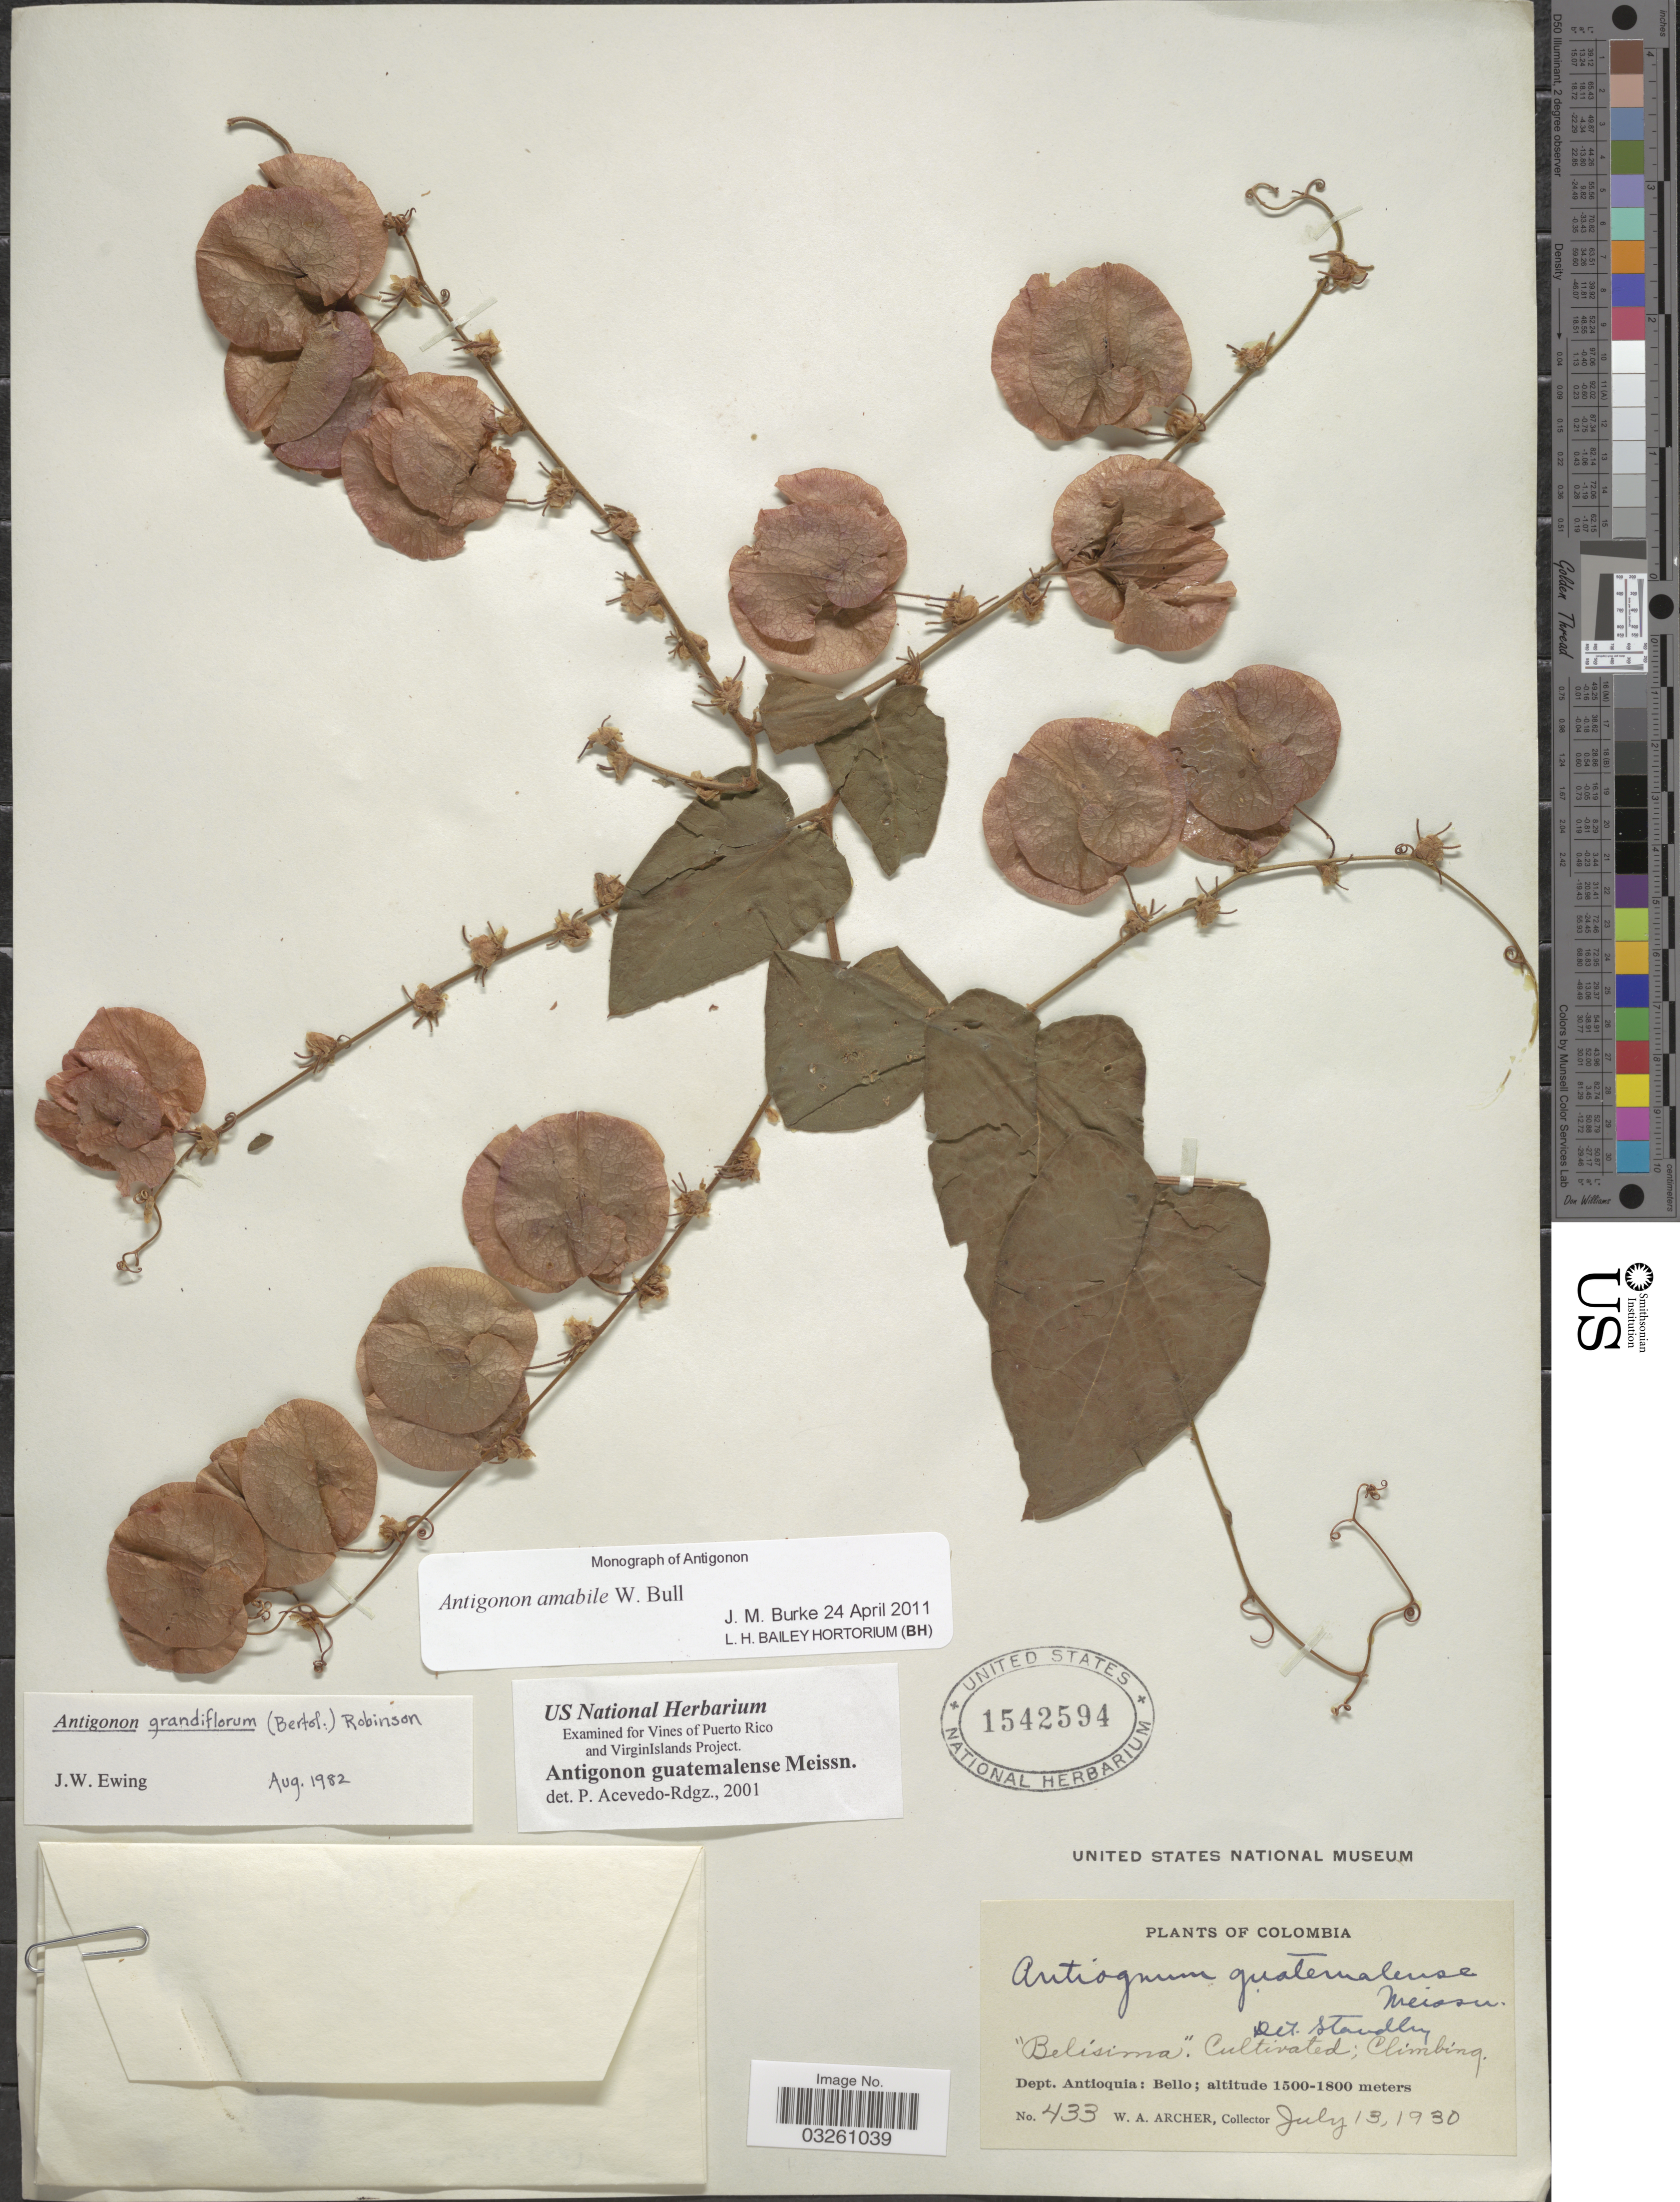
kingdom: Plantae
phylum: Tracheophyta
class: Magnoliopsida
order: Caryophyllales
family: Polygonaceae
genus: Antigonon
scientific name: Antigonon amabile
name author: W. Bull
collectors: W. Archer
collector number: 433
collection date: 1930-07-13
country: Colombia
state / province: Antioquia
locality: Dept. Antioquia: Bello.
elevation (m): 1500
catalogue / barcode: US 1542594